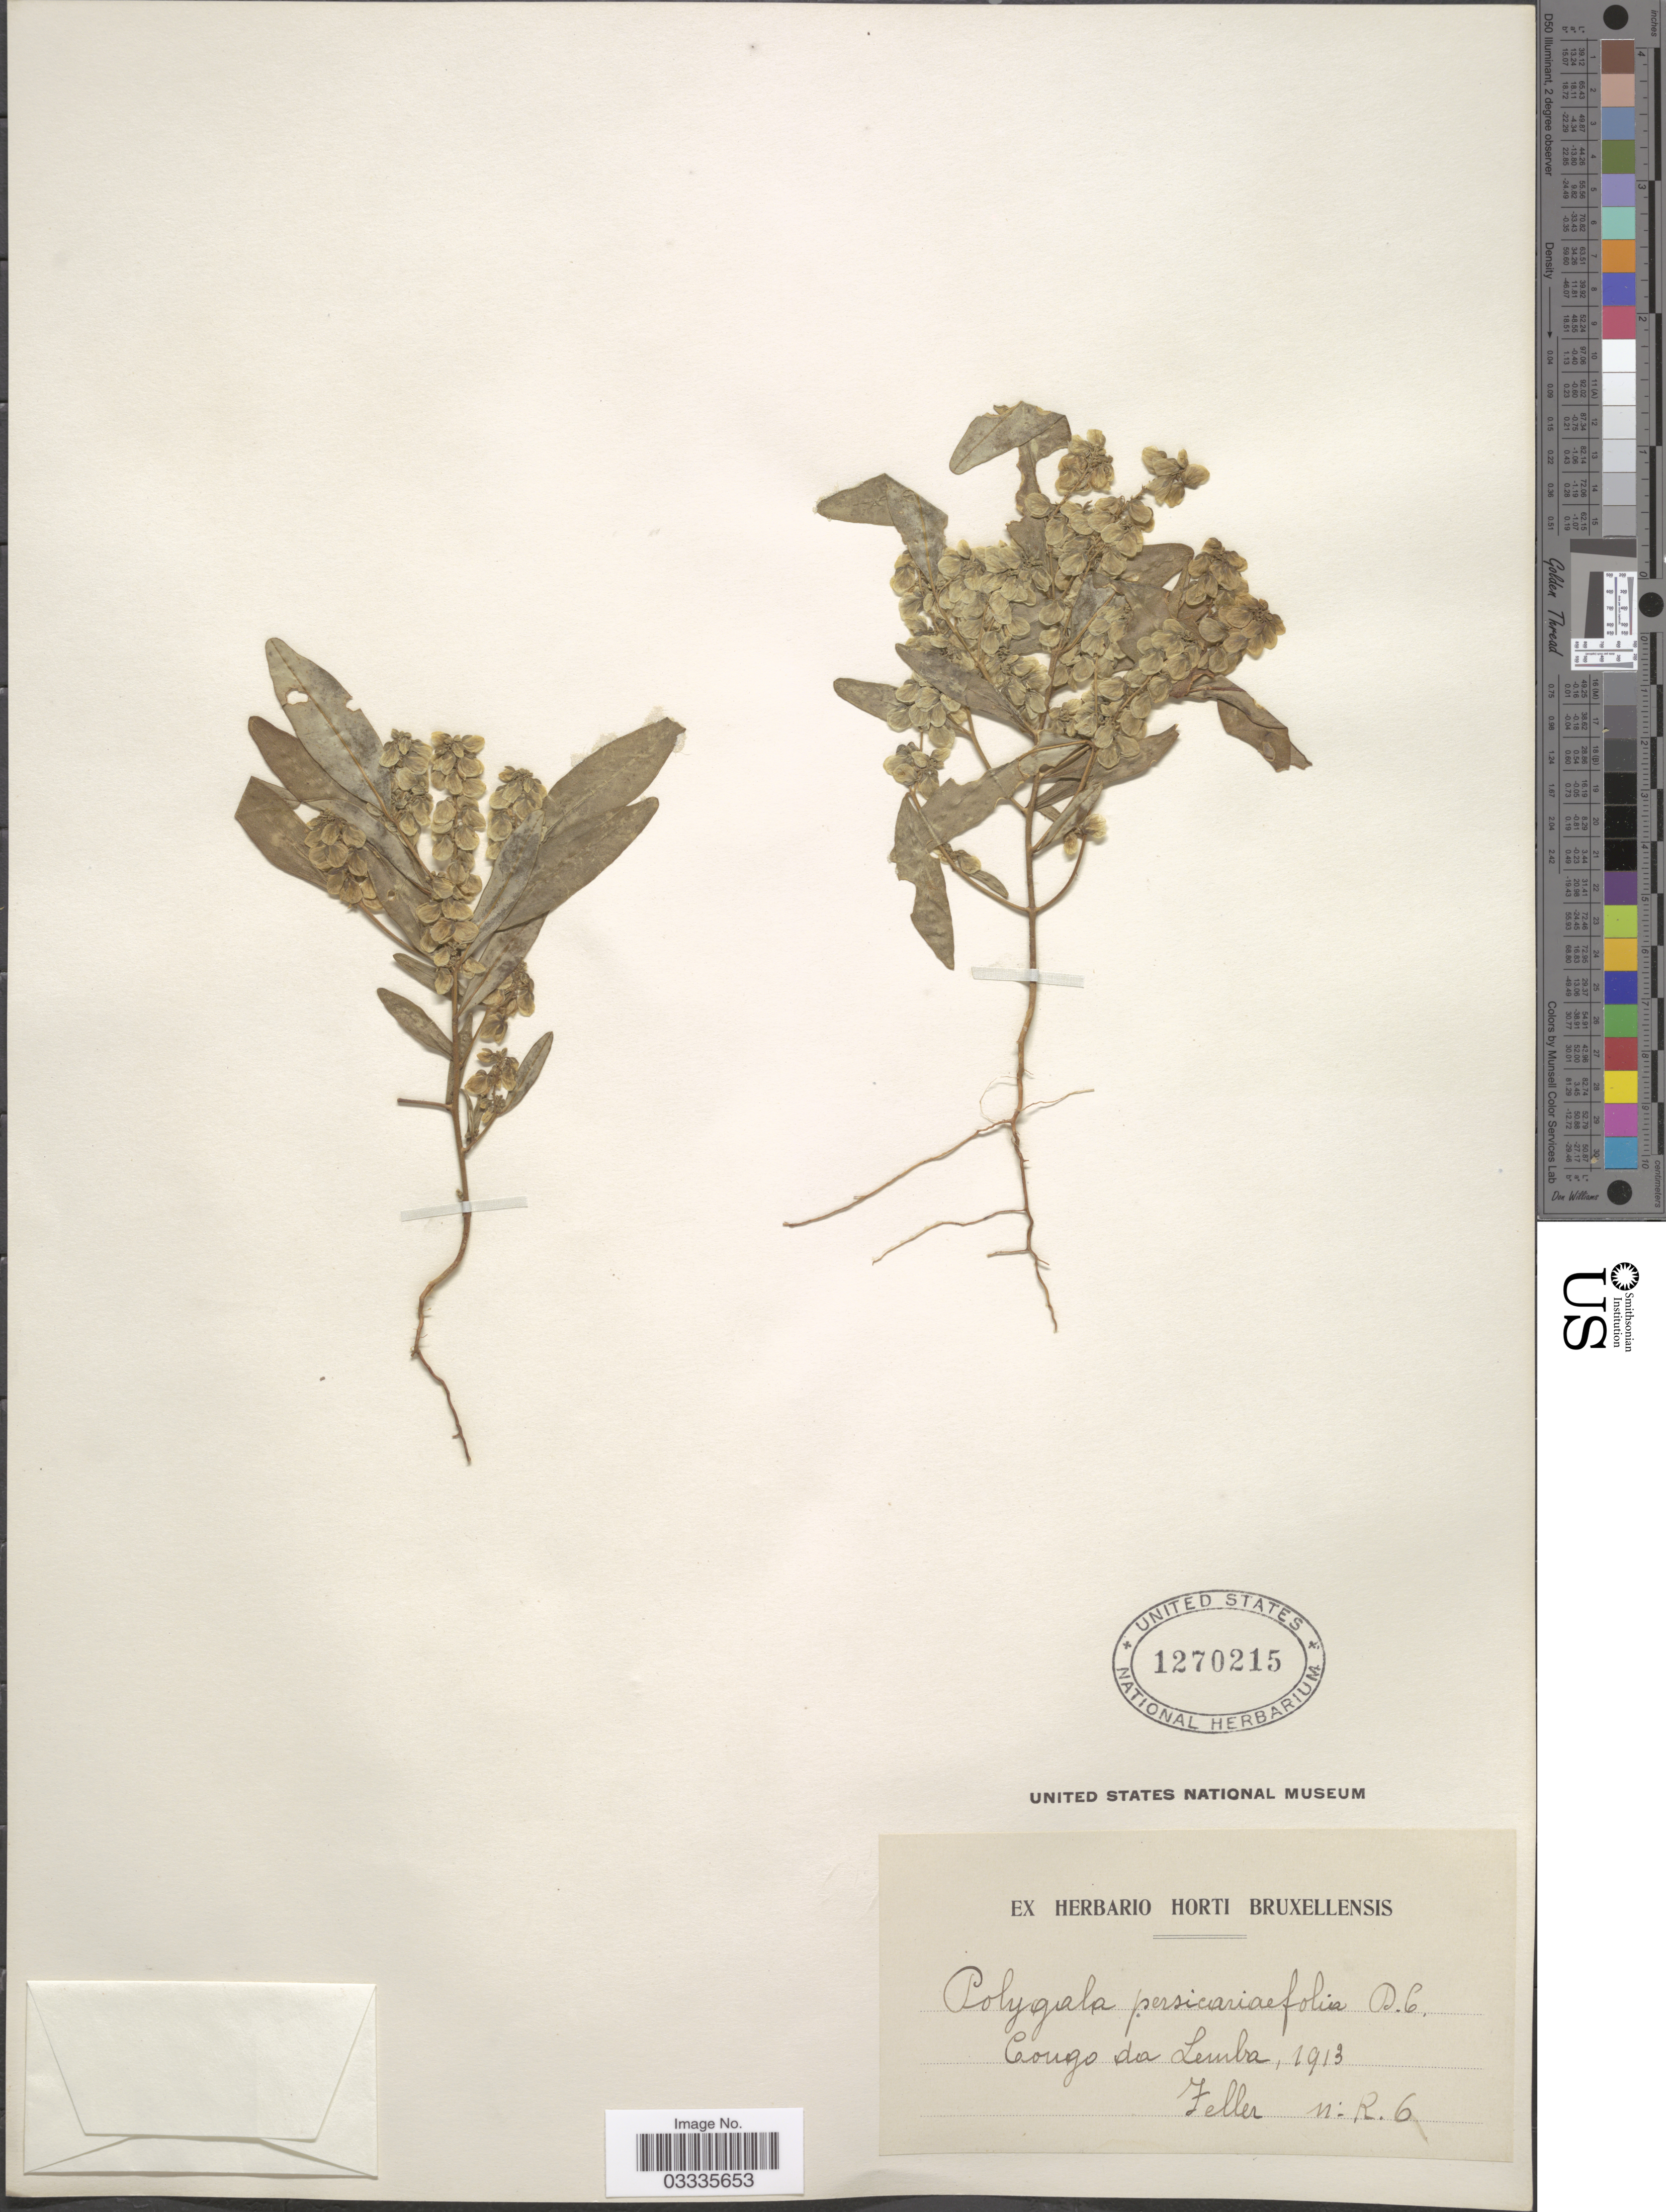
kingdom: Plantae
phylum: Tracheophyta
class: Magnoliopsida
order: Fabales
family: Polygalaceae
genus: Polygala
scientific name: Polygala persicariifolia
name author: DC.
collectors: Feller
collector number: R6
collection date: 1913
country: Congo, Democratic Republic of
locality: Congo da Lemba.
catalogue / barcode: US 1270215